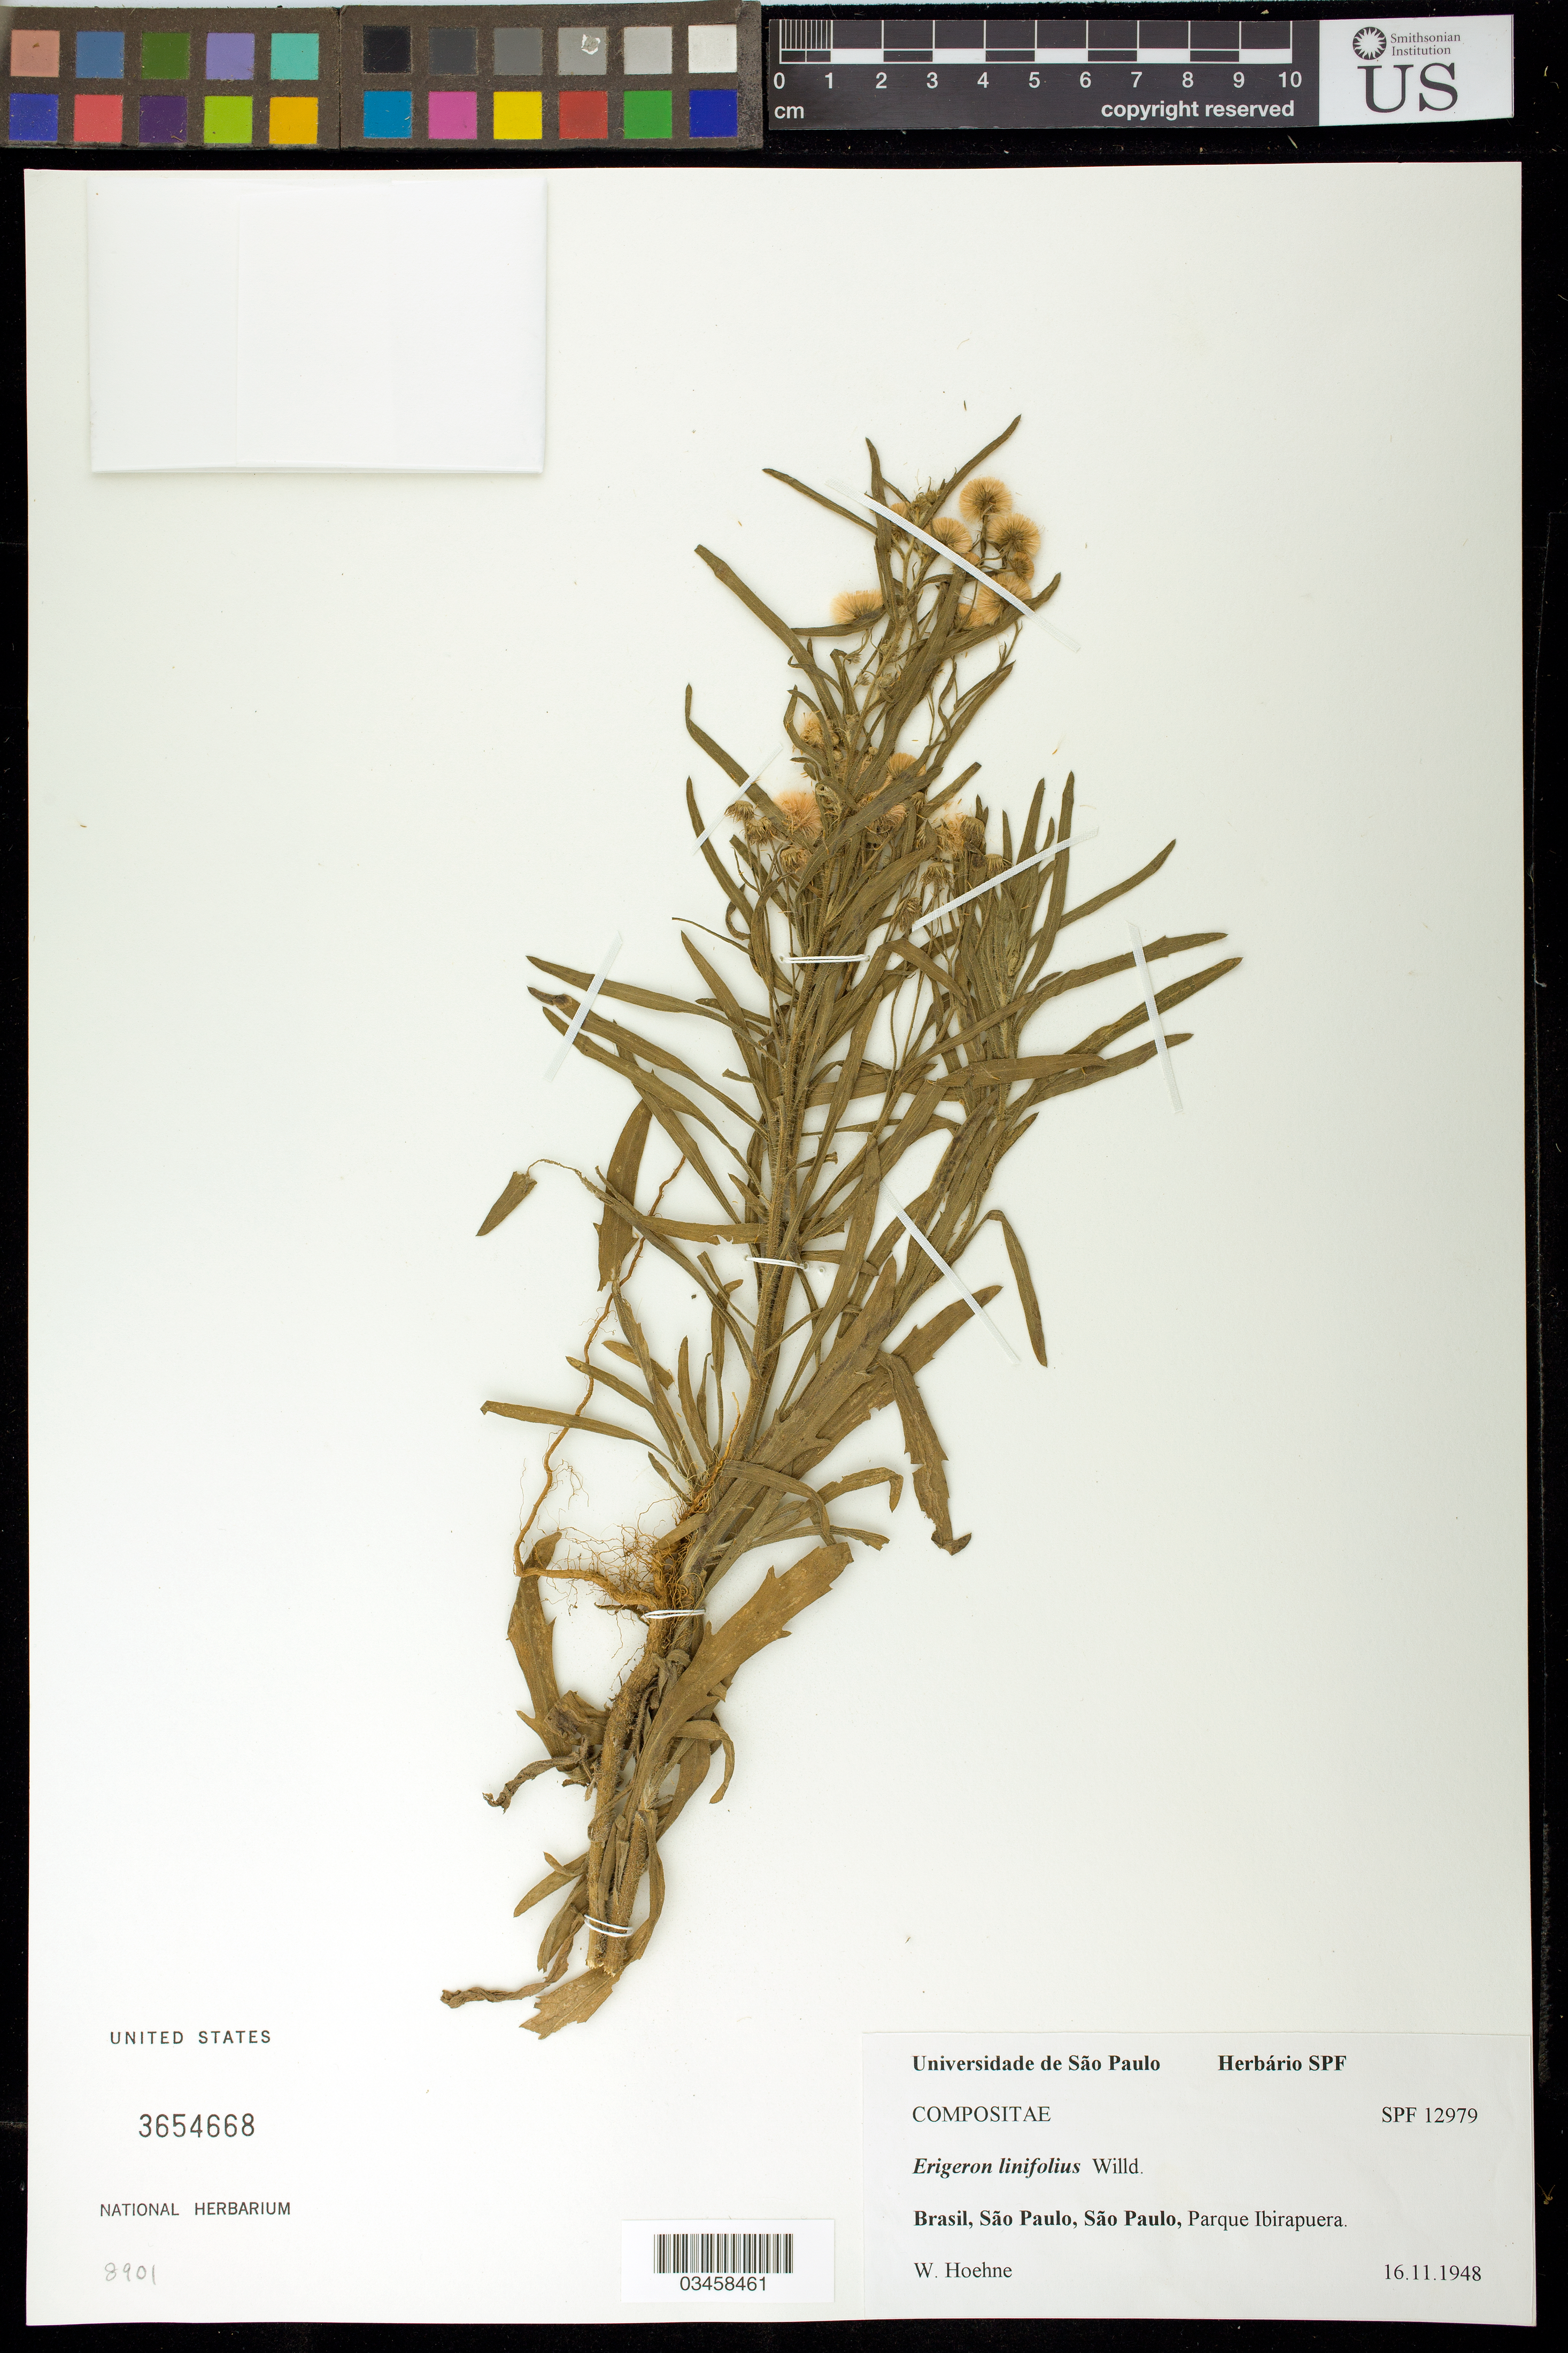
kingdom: Plantae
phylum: Tracheophyta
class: Magnoliopsida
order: Asterales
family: Asteraceae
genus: Erigeron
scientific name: Erigeron bonariensis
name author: L.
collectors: W. Hoehne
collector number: SPF 12979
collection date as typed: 16 Nov 1948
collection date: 1948-11-16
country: Brazil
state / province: São Paulo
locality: Parque Ibirapuera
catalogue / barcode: US 3654668